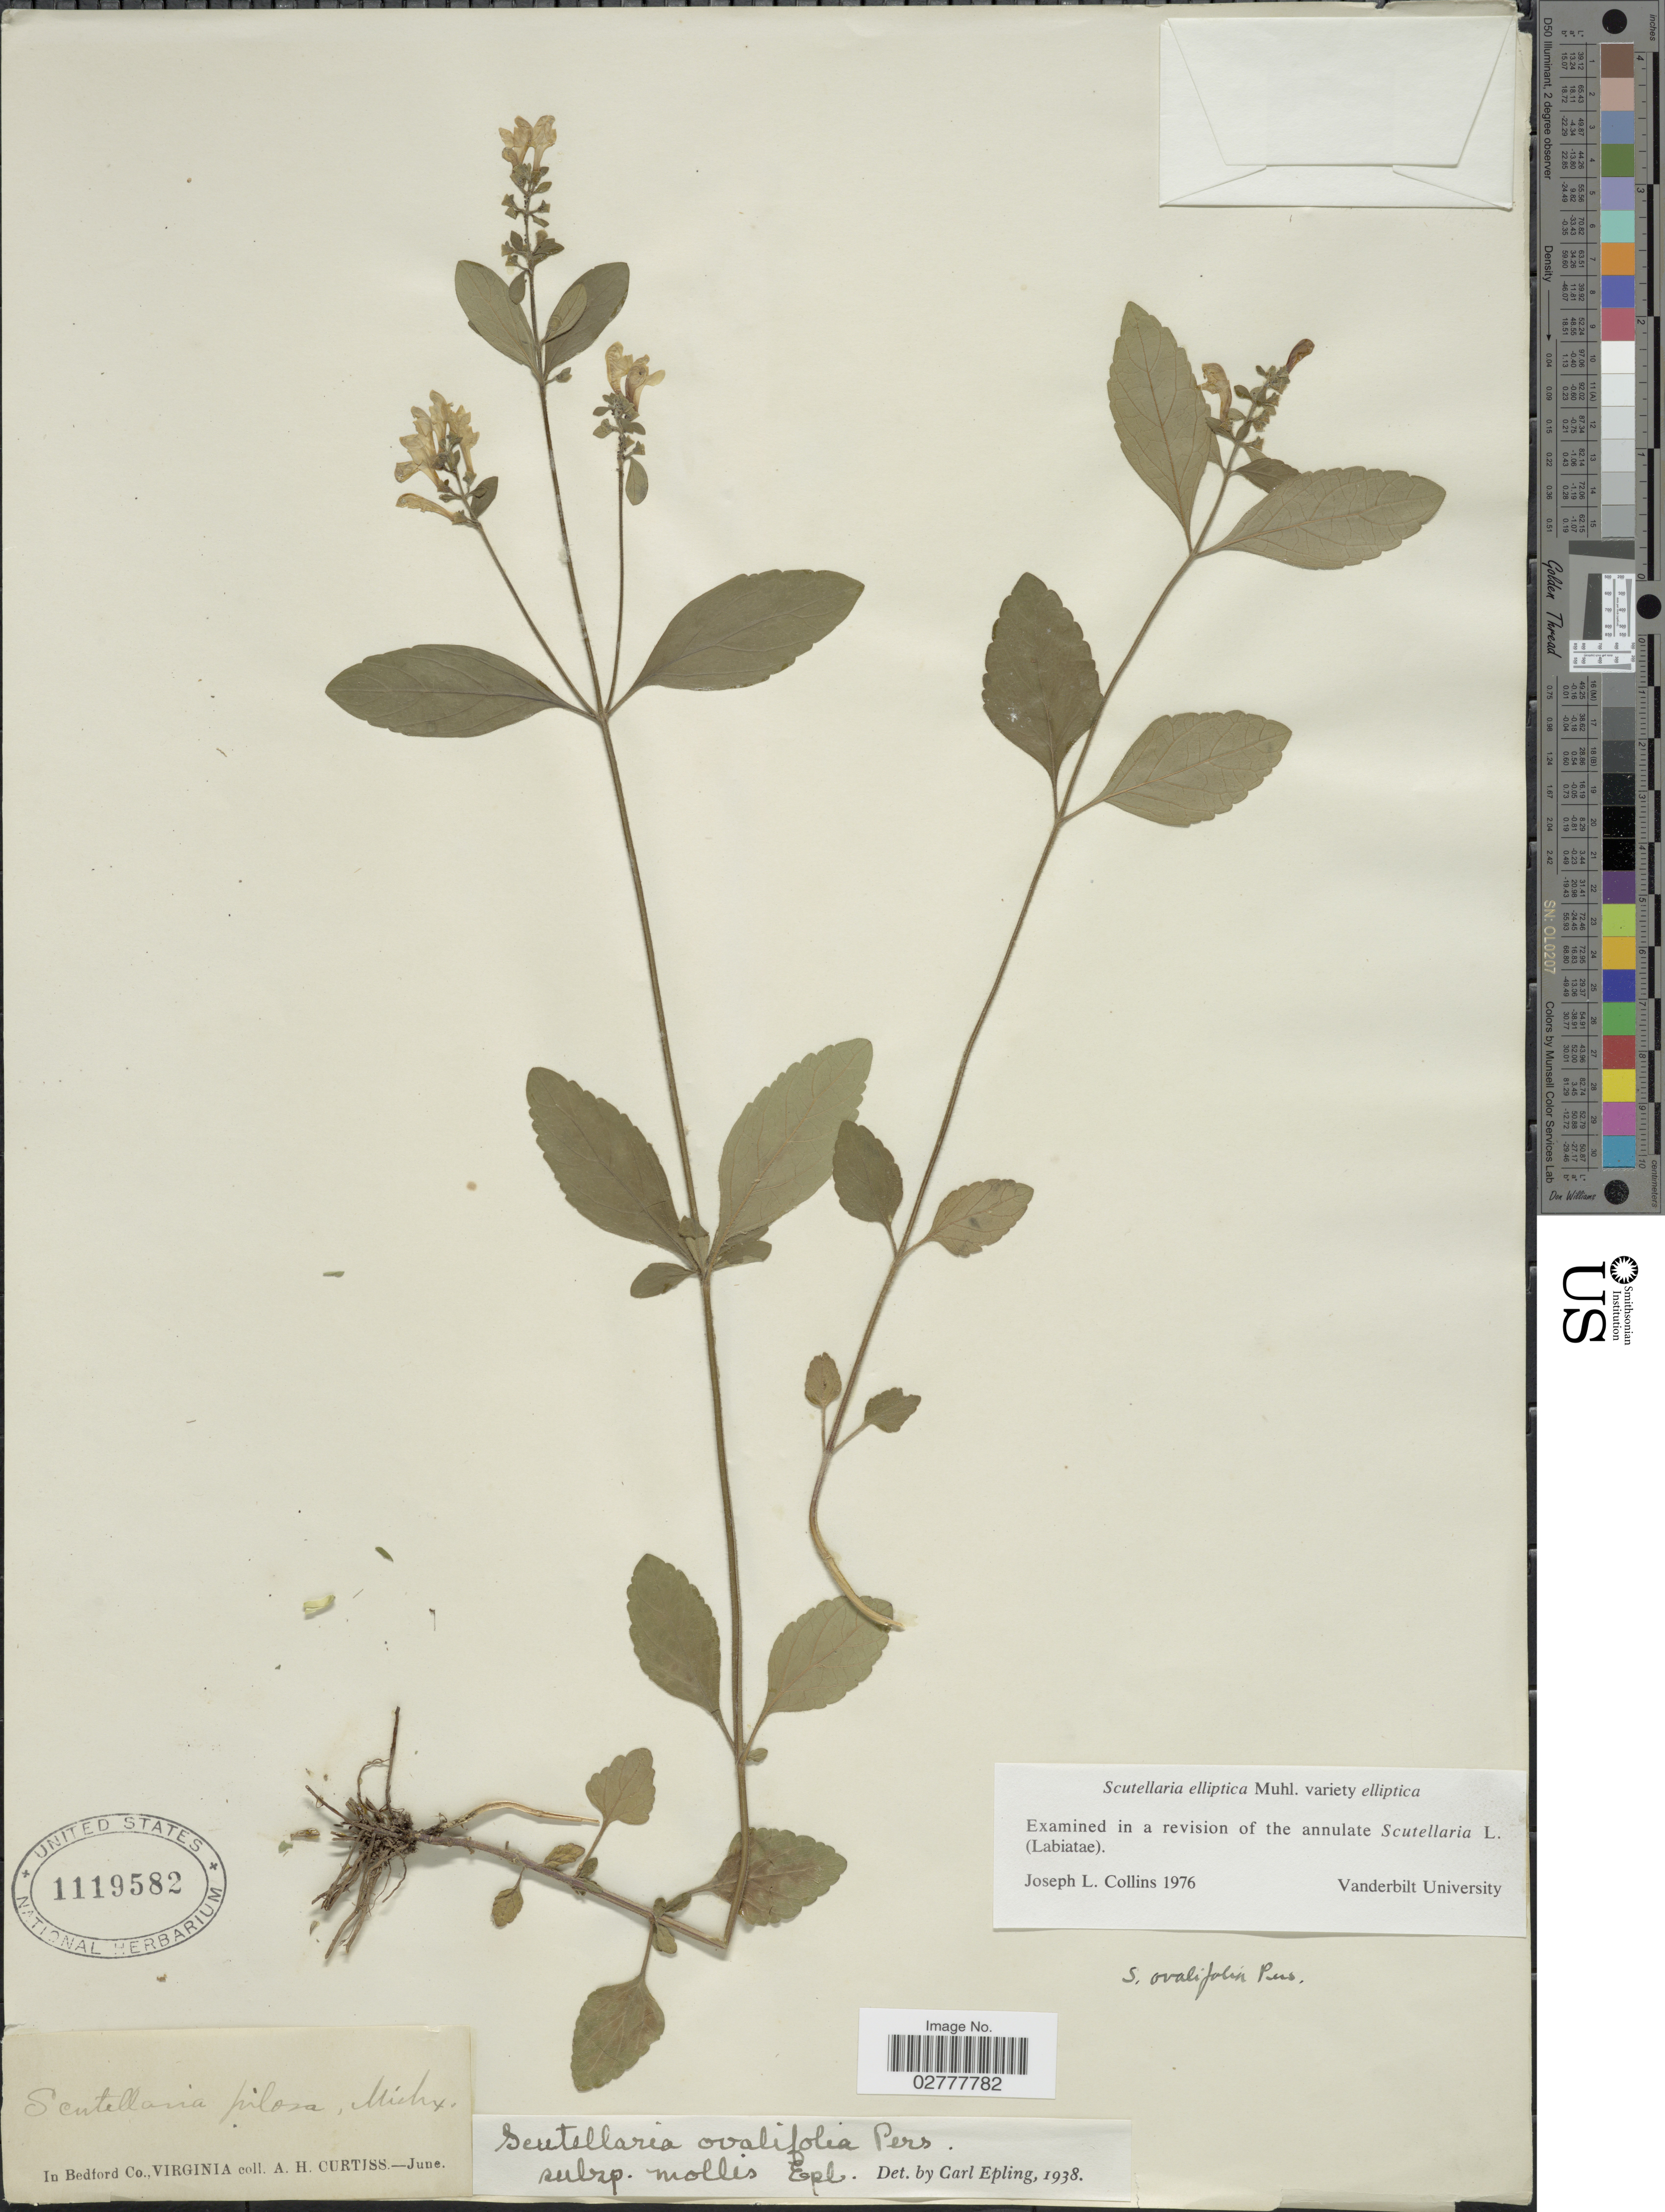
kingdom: Plantae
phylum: Tracheophyta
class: Magnoliopsida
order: Lamiales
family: Lamiaceae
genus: Scutellaria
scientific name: Scutellaria elliptica var. elliptica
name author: Muhl.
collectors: A. H. Curtiss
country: United States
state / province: Virginia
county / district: Bedford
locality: In Bedford Co.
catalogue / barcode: US 1119582